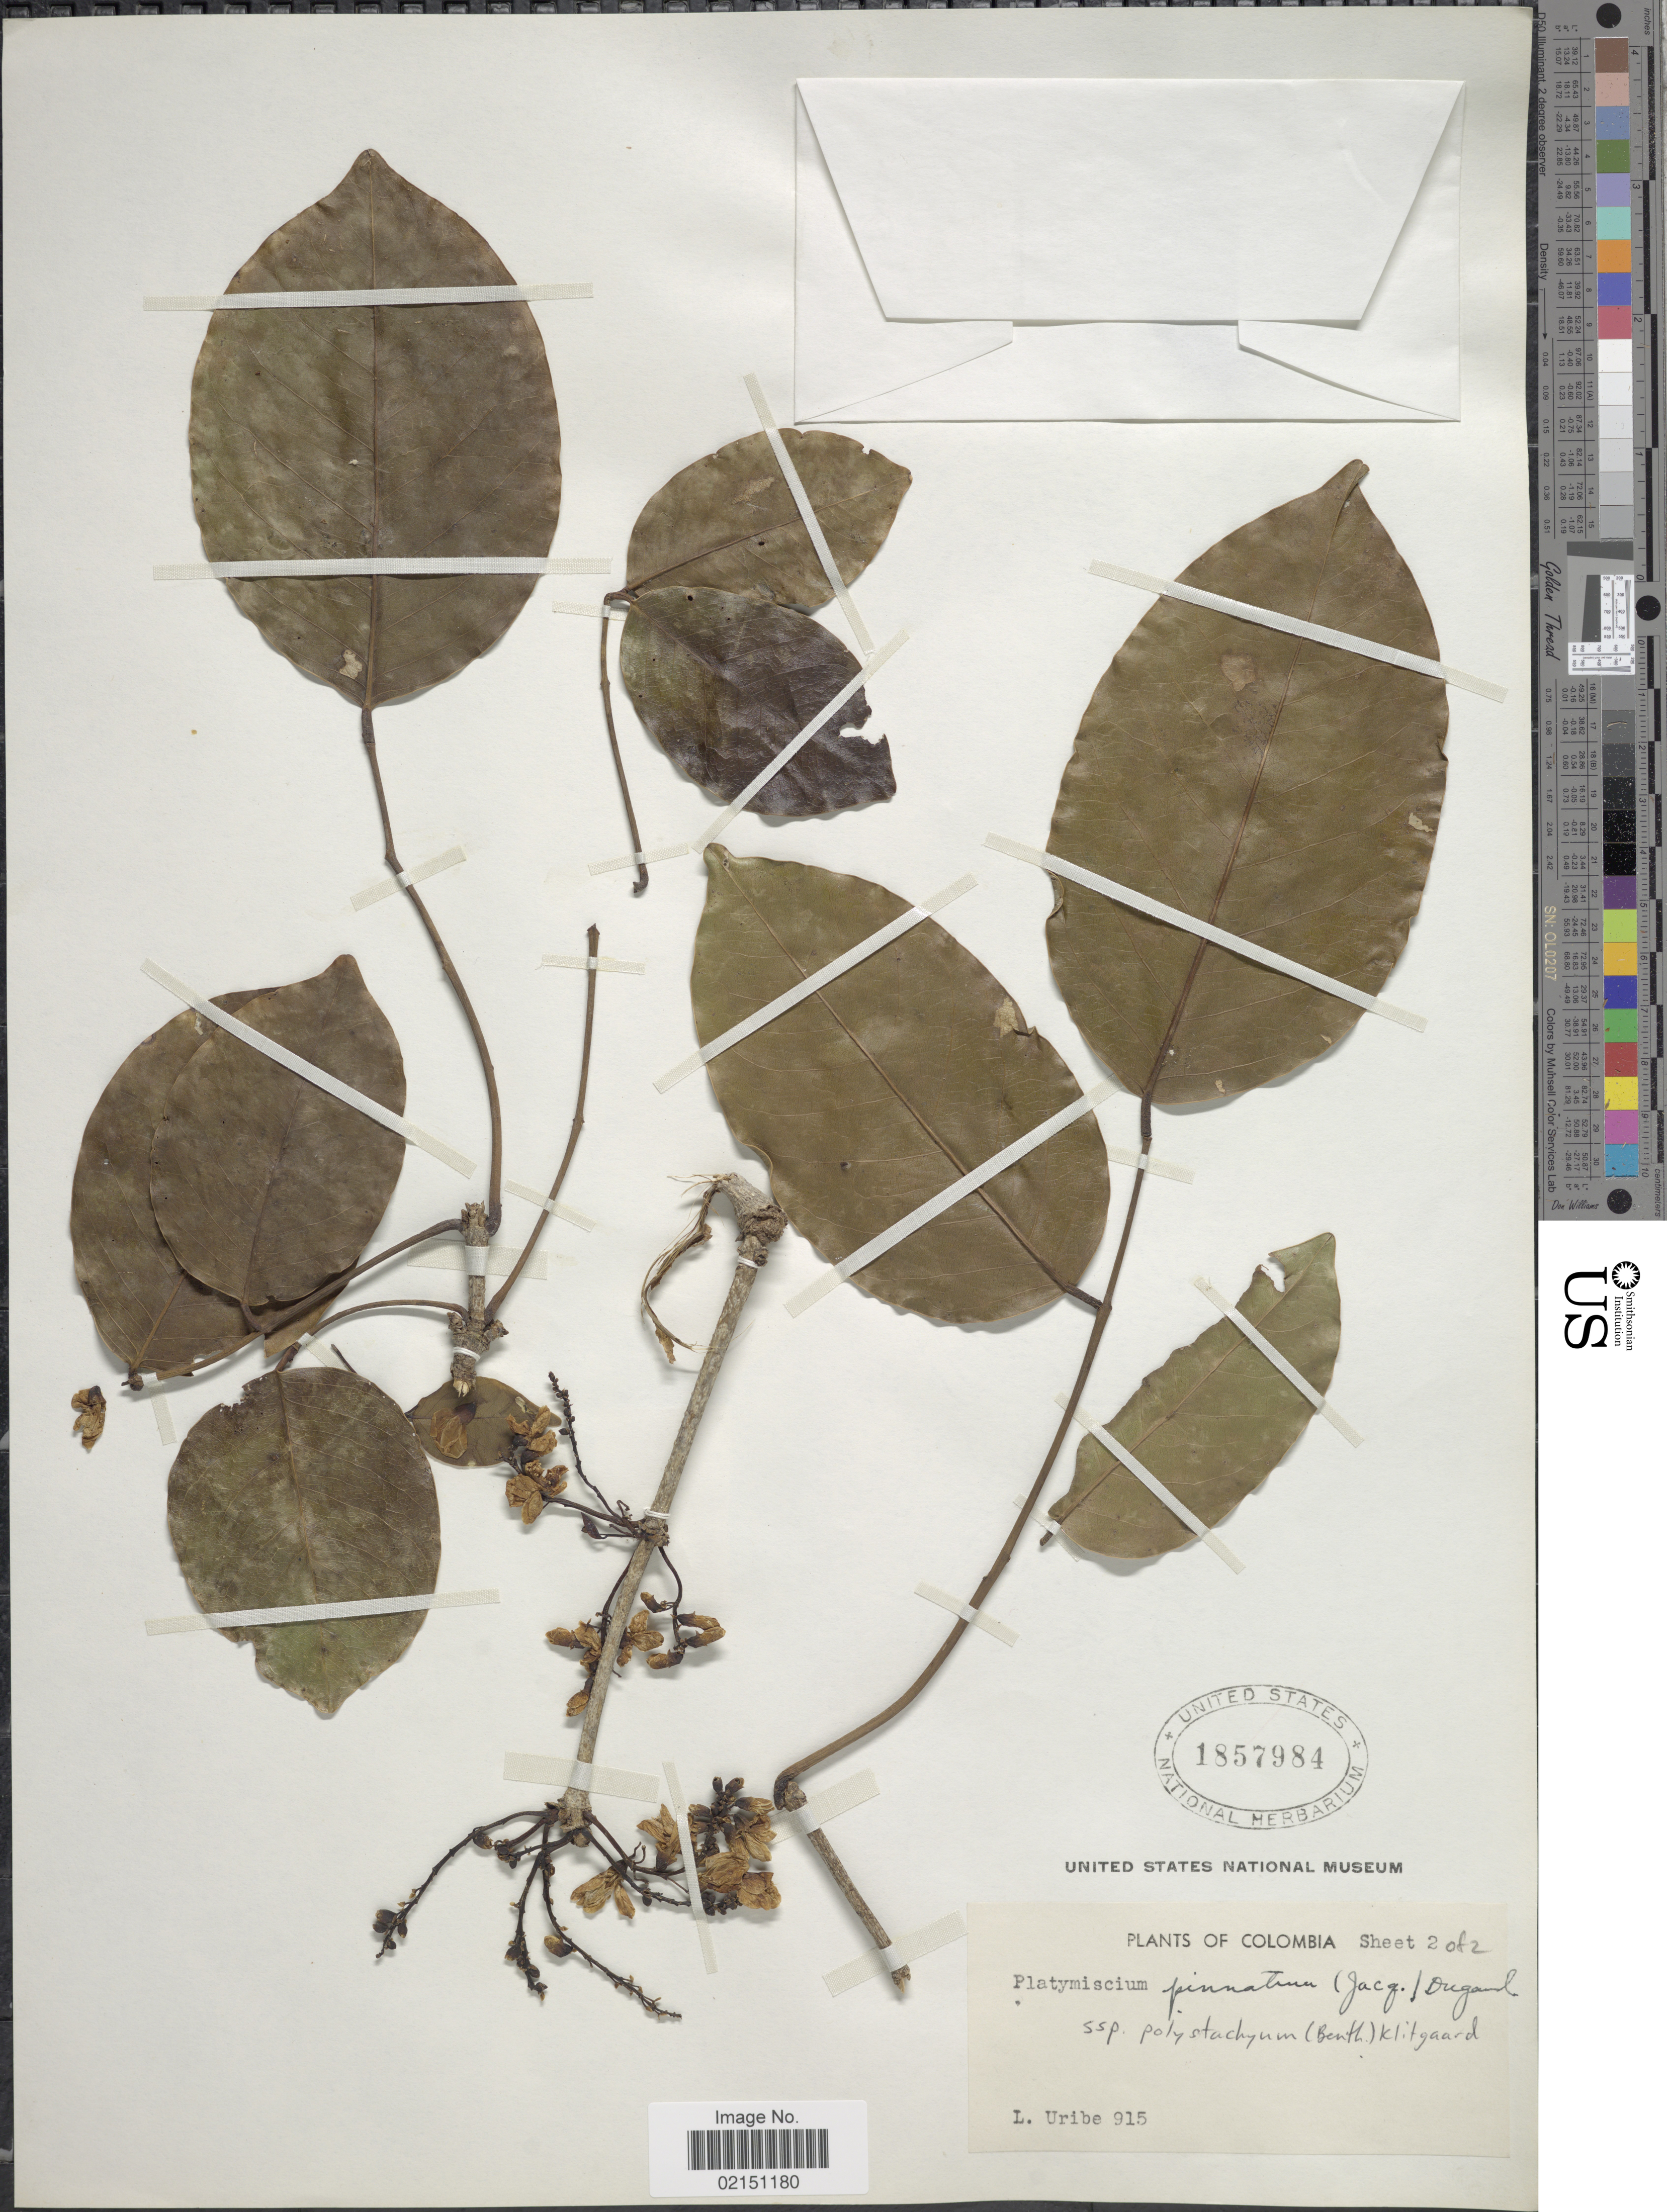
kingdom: Plantae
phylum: Tracheophyta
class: Magnoliopsida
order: Fabales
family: Fabaceae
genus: Platymiscium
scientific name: Platymiscium pinnatum subsp. polystachyum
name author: (Benth.) Klitg.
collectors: L. Uribe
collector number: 915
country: Colombia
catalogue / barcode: US 1857984